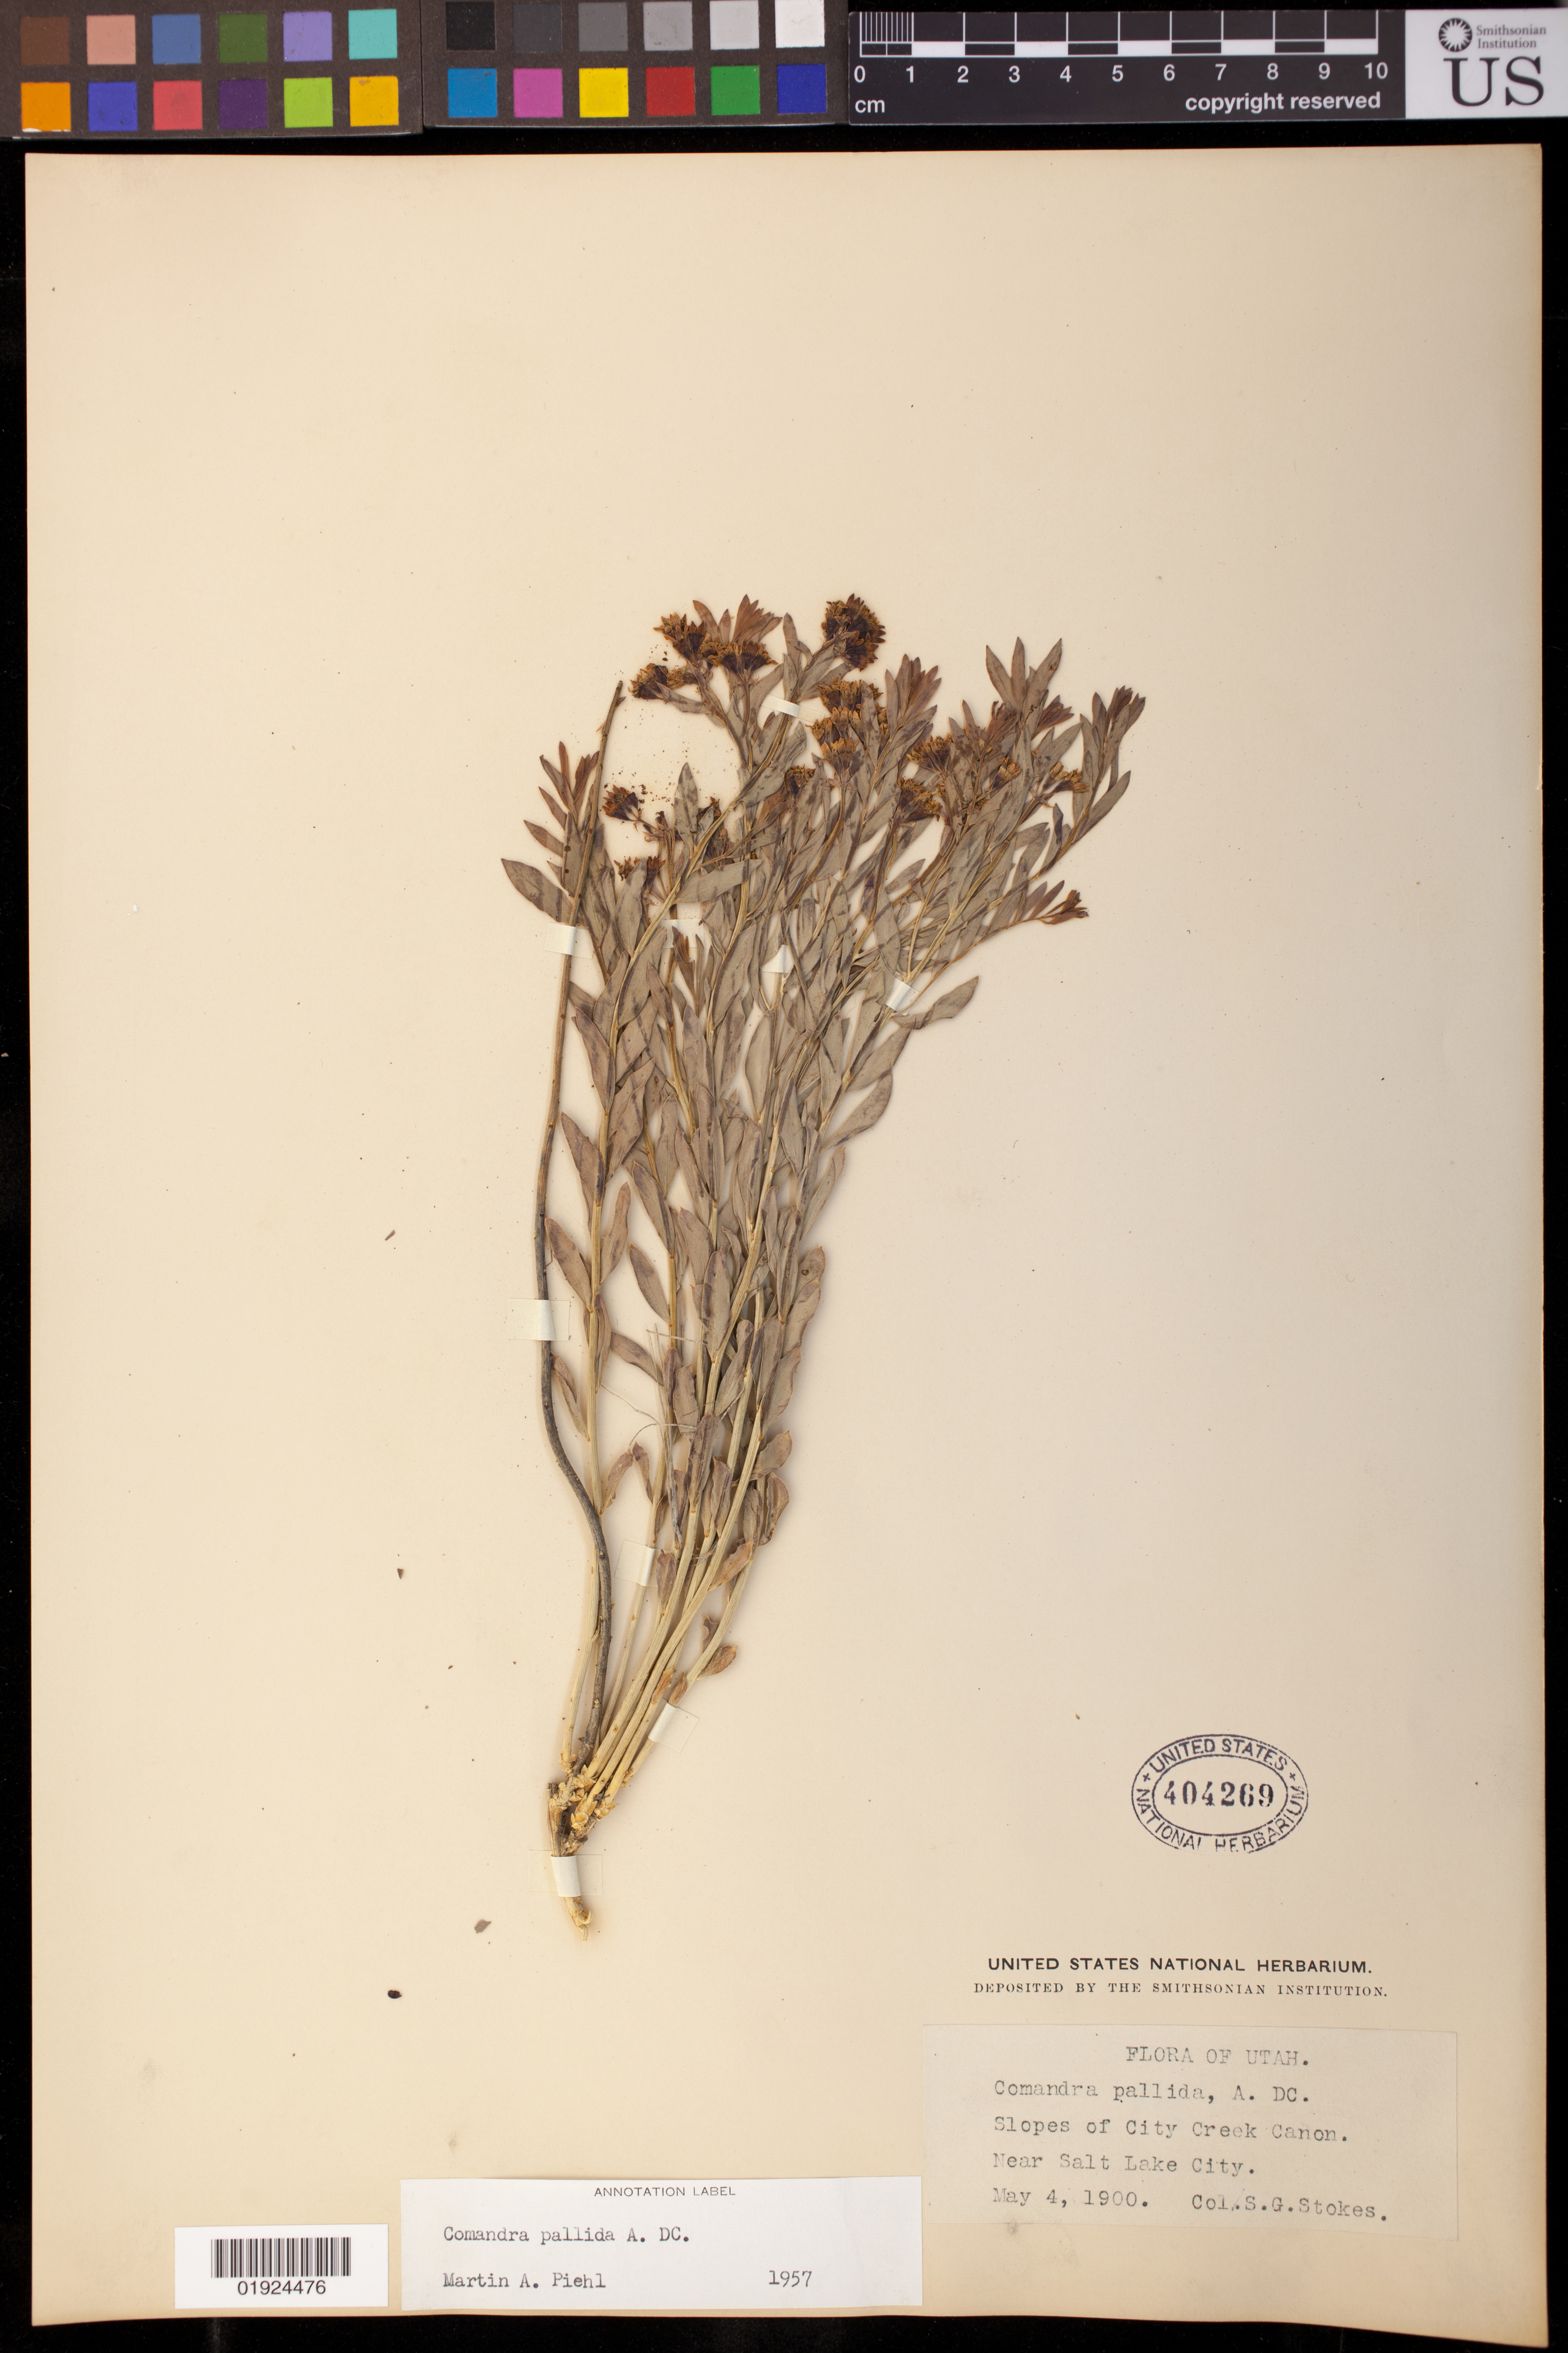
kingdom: Plantae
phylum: Tracheophyta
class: Magnoliopsida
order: Santalales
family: Comandraceae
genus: Comandra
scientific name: Comandra pallida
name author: A. DC.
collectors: S. G. Stokes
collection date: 1900-05-04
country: United States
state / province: Utah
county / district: Salt Lake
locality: Slopes of City Creek Canon. Near Salt Lake City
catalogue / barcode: US 404269